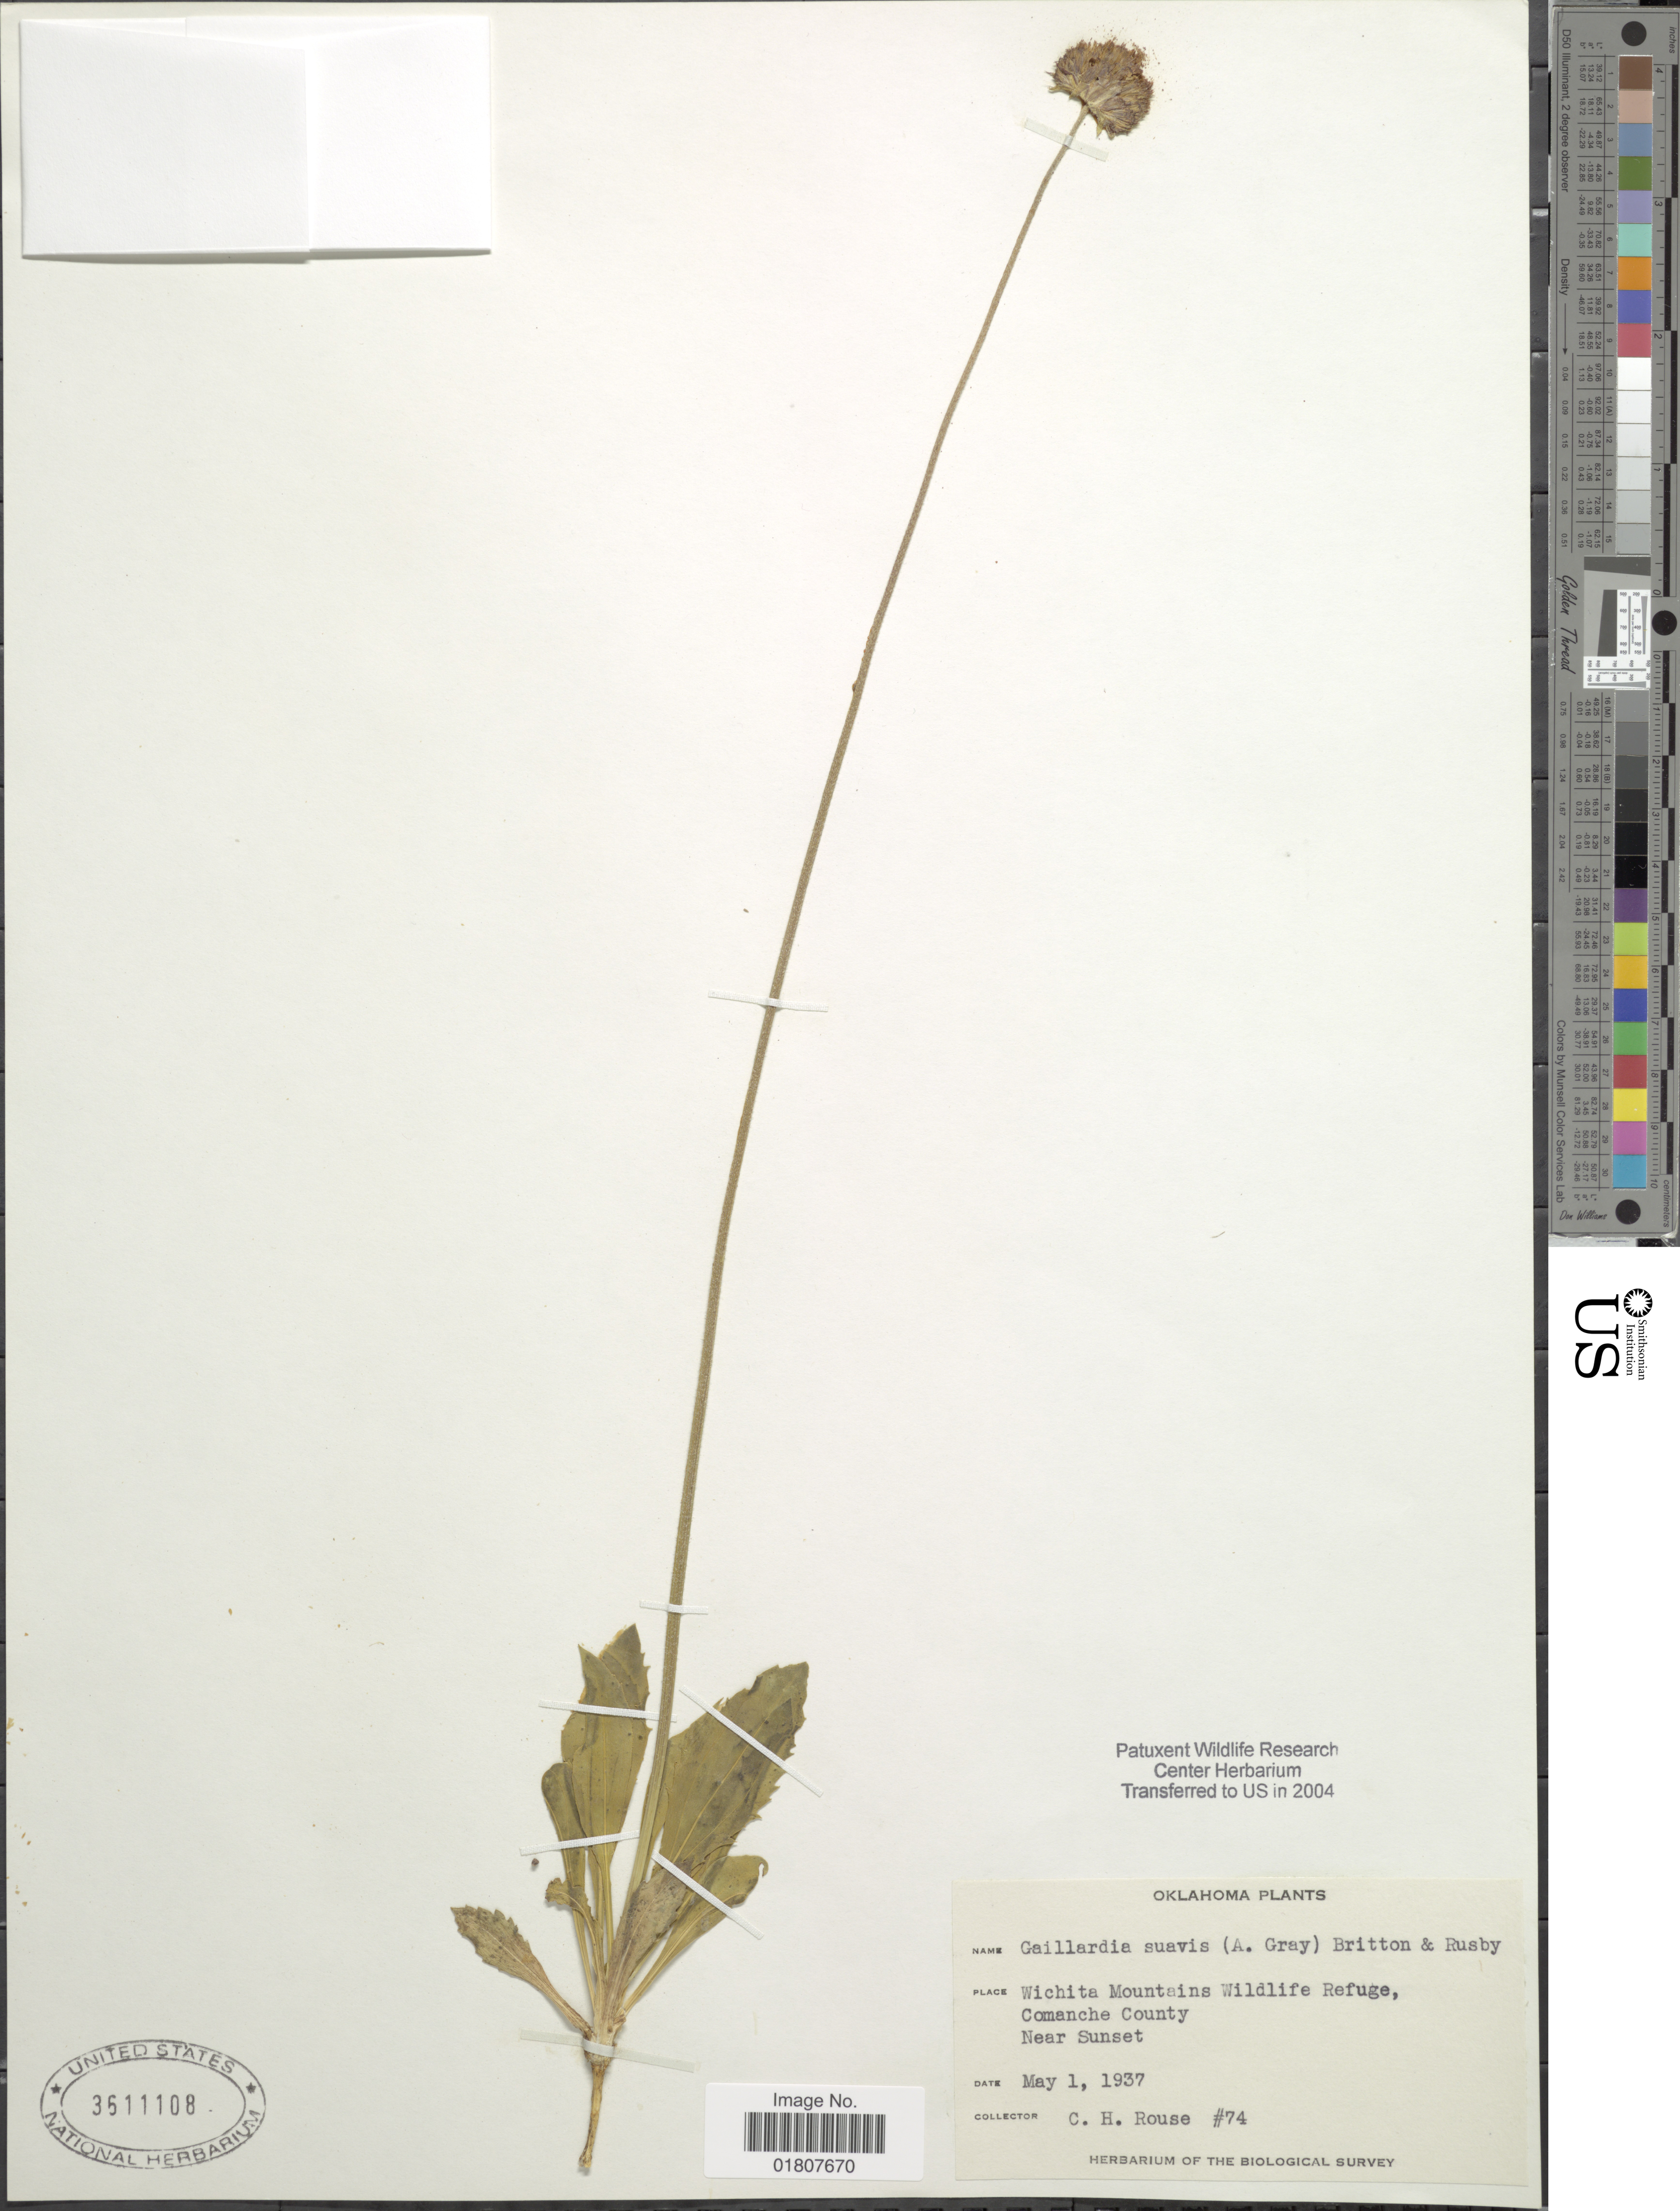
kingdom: Plantae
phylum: Tracheophyta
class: Magnoliopsida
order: Asterales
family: Asteraceae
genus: Gaillardia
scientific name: Gaillardia suavis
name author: (A. Gray & Engelm.) Britton & Rusby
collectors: C. Rouse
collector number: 74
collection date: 1937-05-01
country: United States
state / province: Oklahoma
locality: Wichita Mountains Wildlife Refuge, Comanche County. Near Sunset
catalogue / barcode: US 3611108